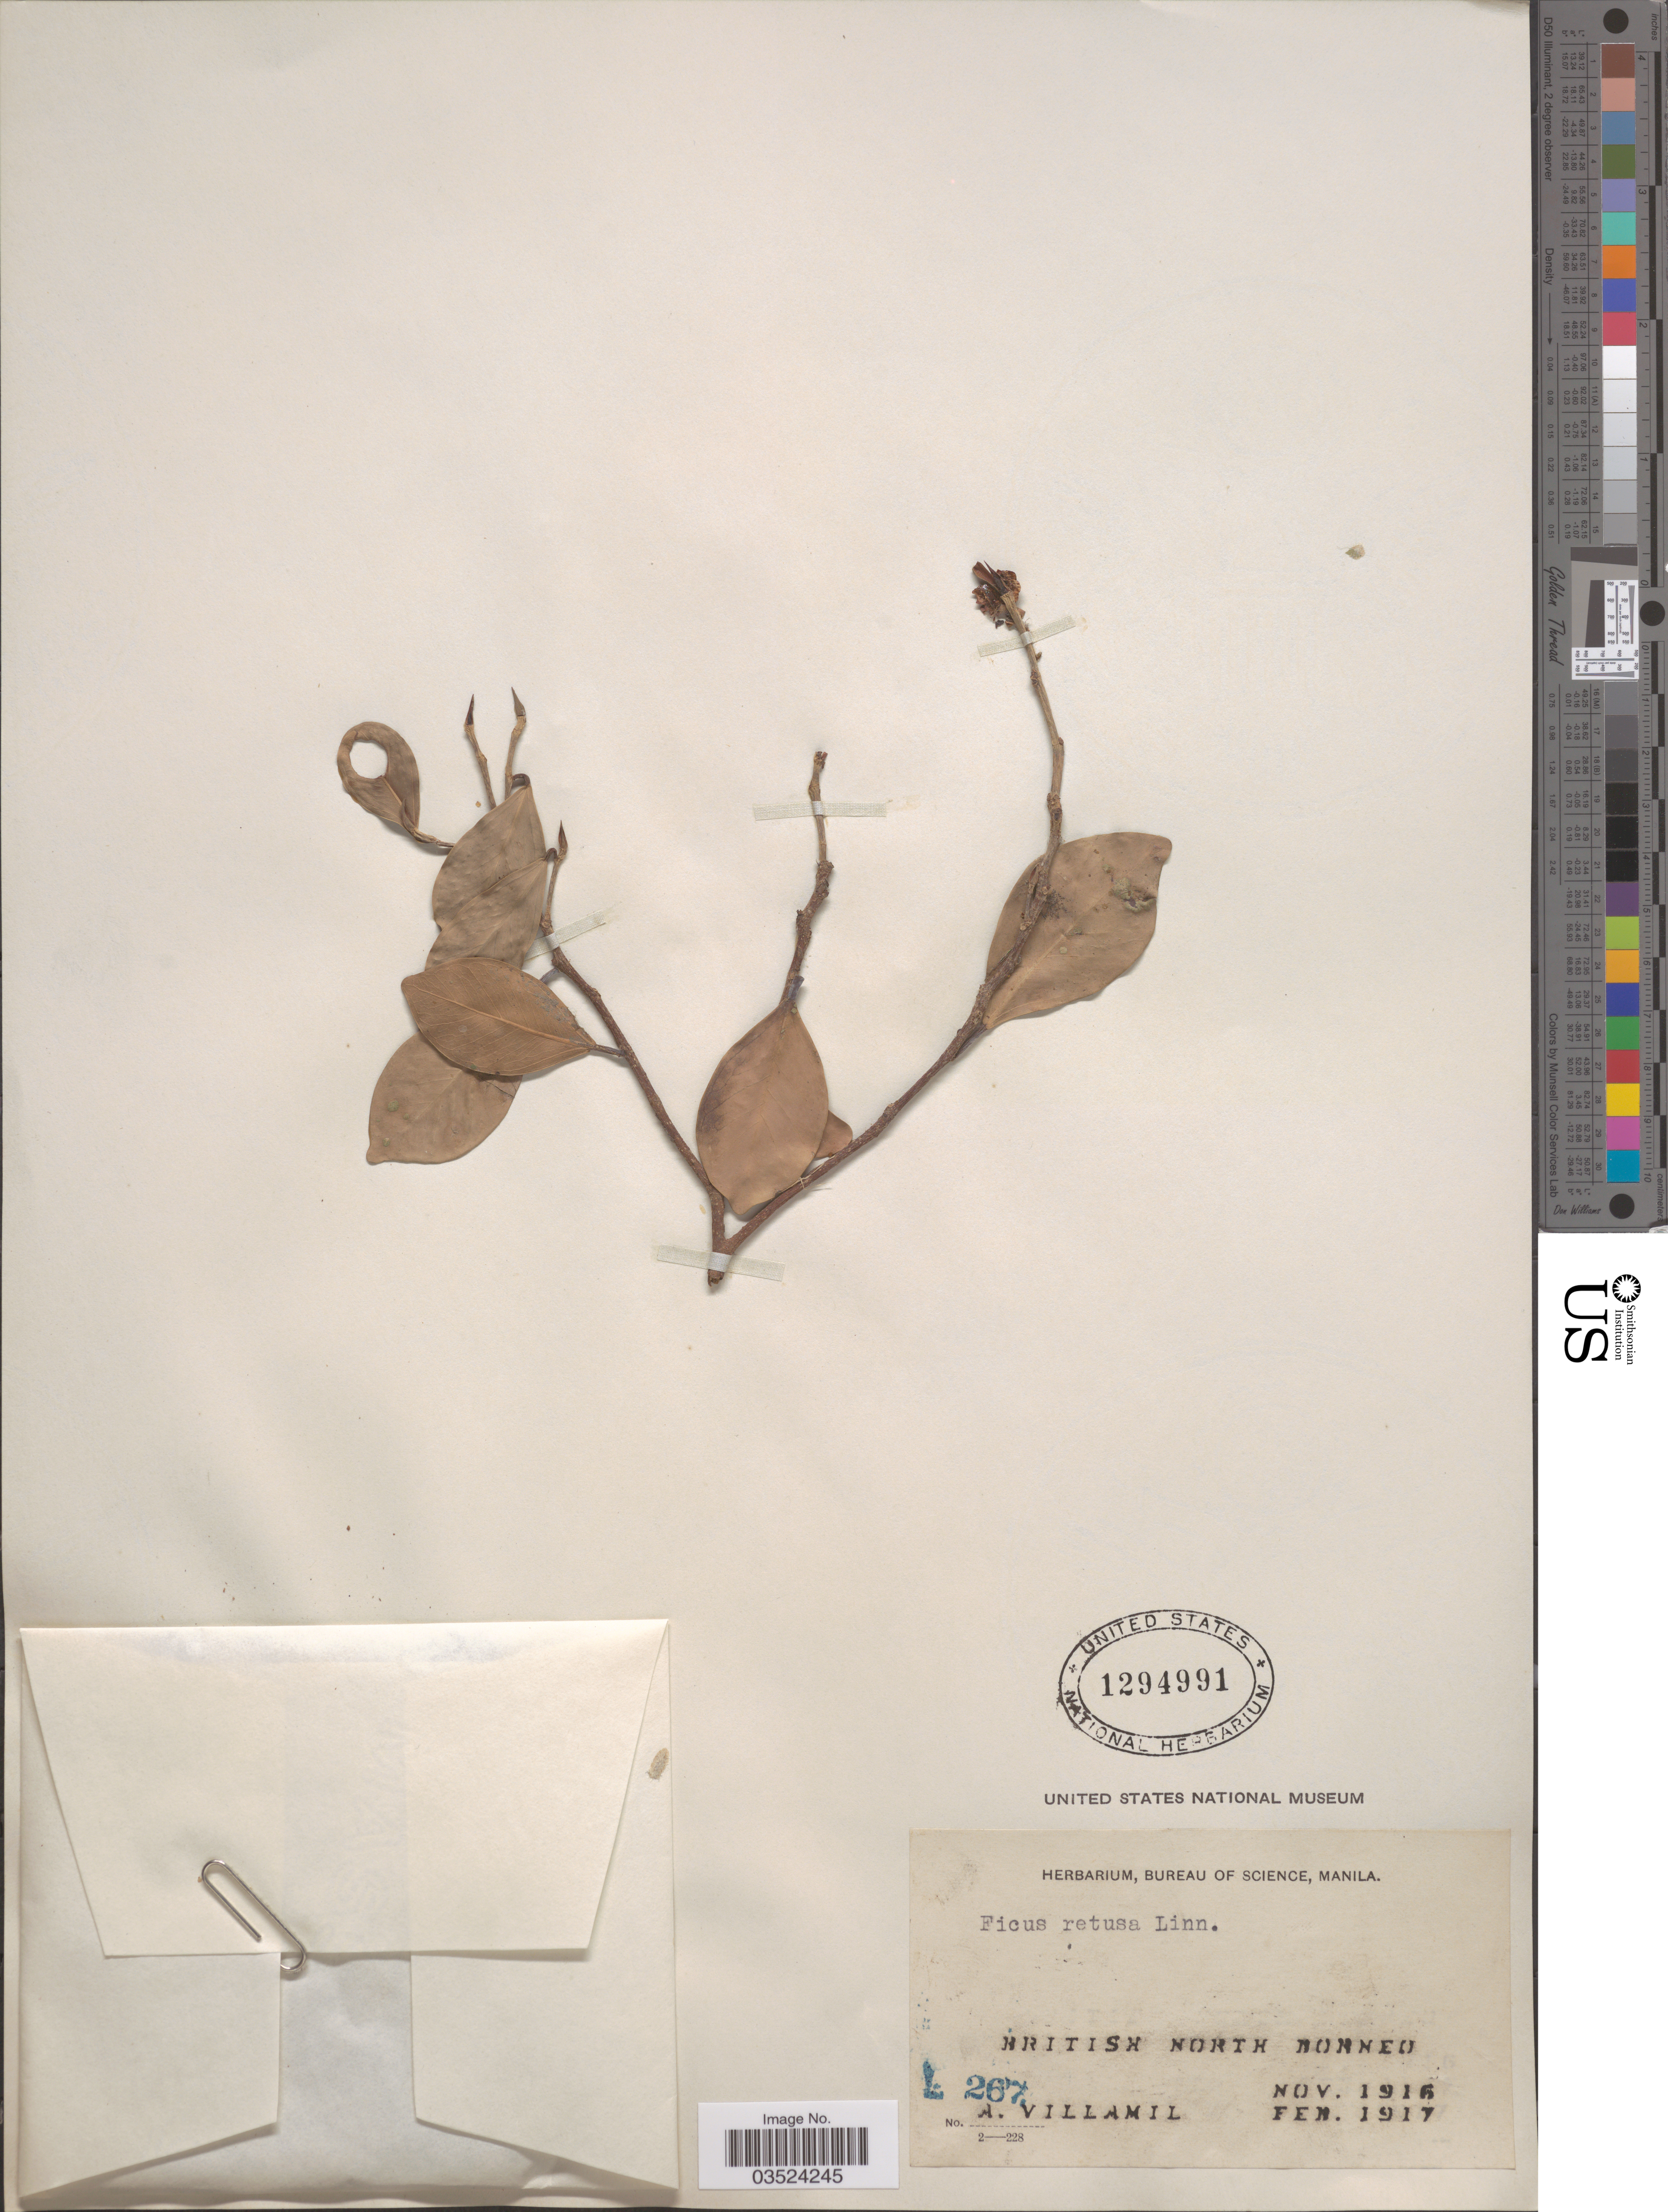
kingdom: Plantae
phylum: Tracheophyta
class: Magnoliopsida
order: Rosales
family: Moraceae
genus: Ficus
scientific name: Ficus retusa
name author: L.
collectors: A. Villamil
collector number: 267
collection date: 1917-02/1917-11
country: Malaysia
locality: British North Borneo.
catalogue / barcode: US 1294991